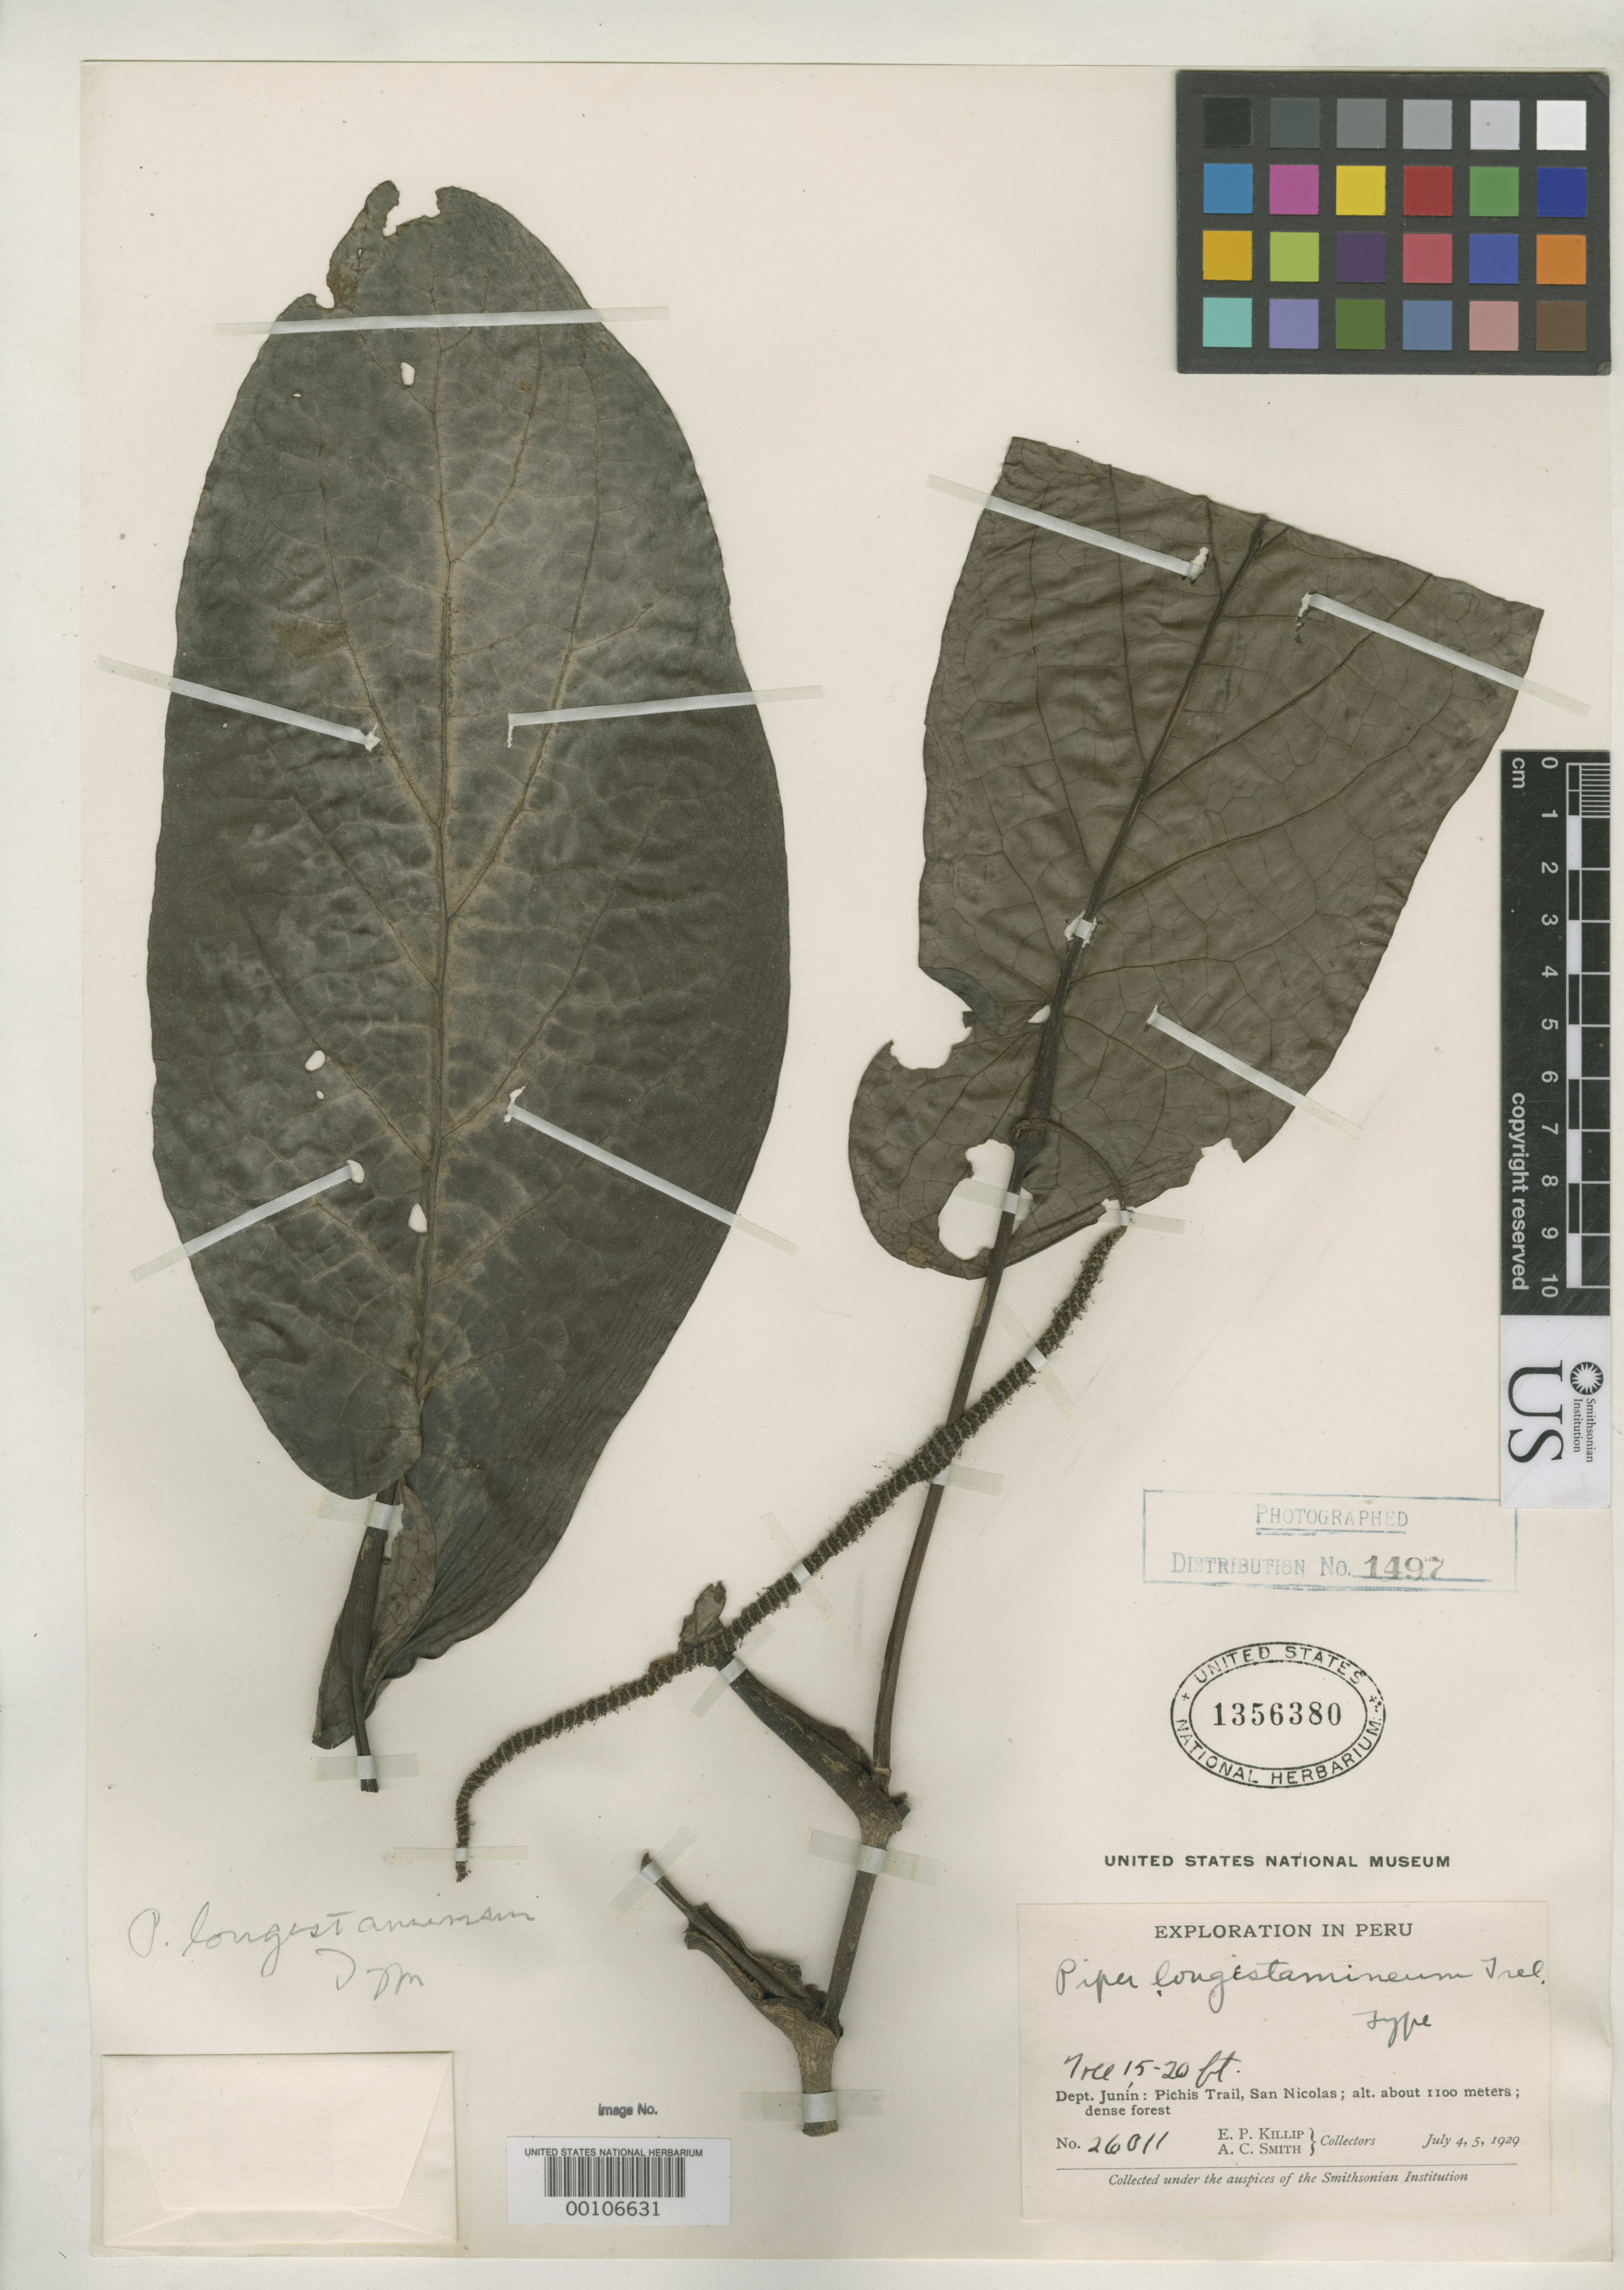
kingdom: Plantae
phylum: Tracheophyta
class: Magnoliopsida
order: Piperales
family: Piperaceae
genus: Piper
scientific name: Piper longstamineum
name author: Trel. in J.F. Macbr.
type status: Holotype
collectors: E. P. Killip & A. C. Smith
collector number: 26011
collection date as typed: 04 Jul 1929 and 05 Jul 1929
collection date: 1929-07-04,1929-07-05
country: Peru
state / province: Junín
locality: Pichis Trail, San Nicolas.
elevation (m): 1100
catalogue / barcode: US 1356380